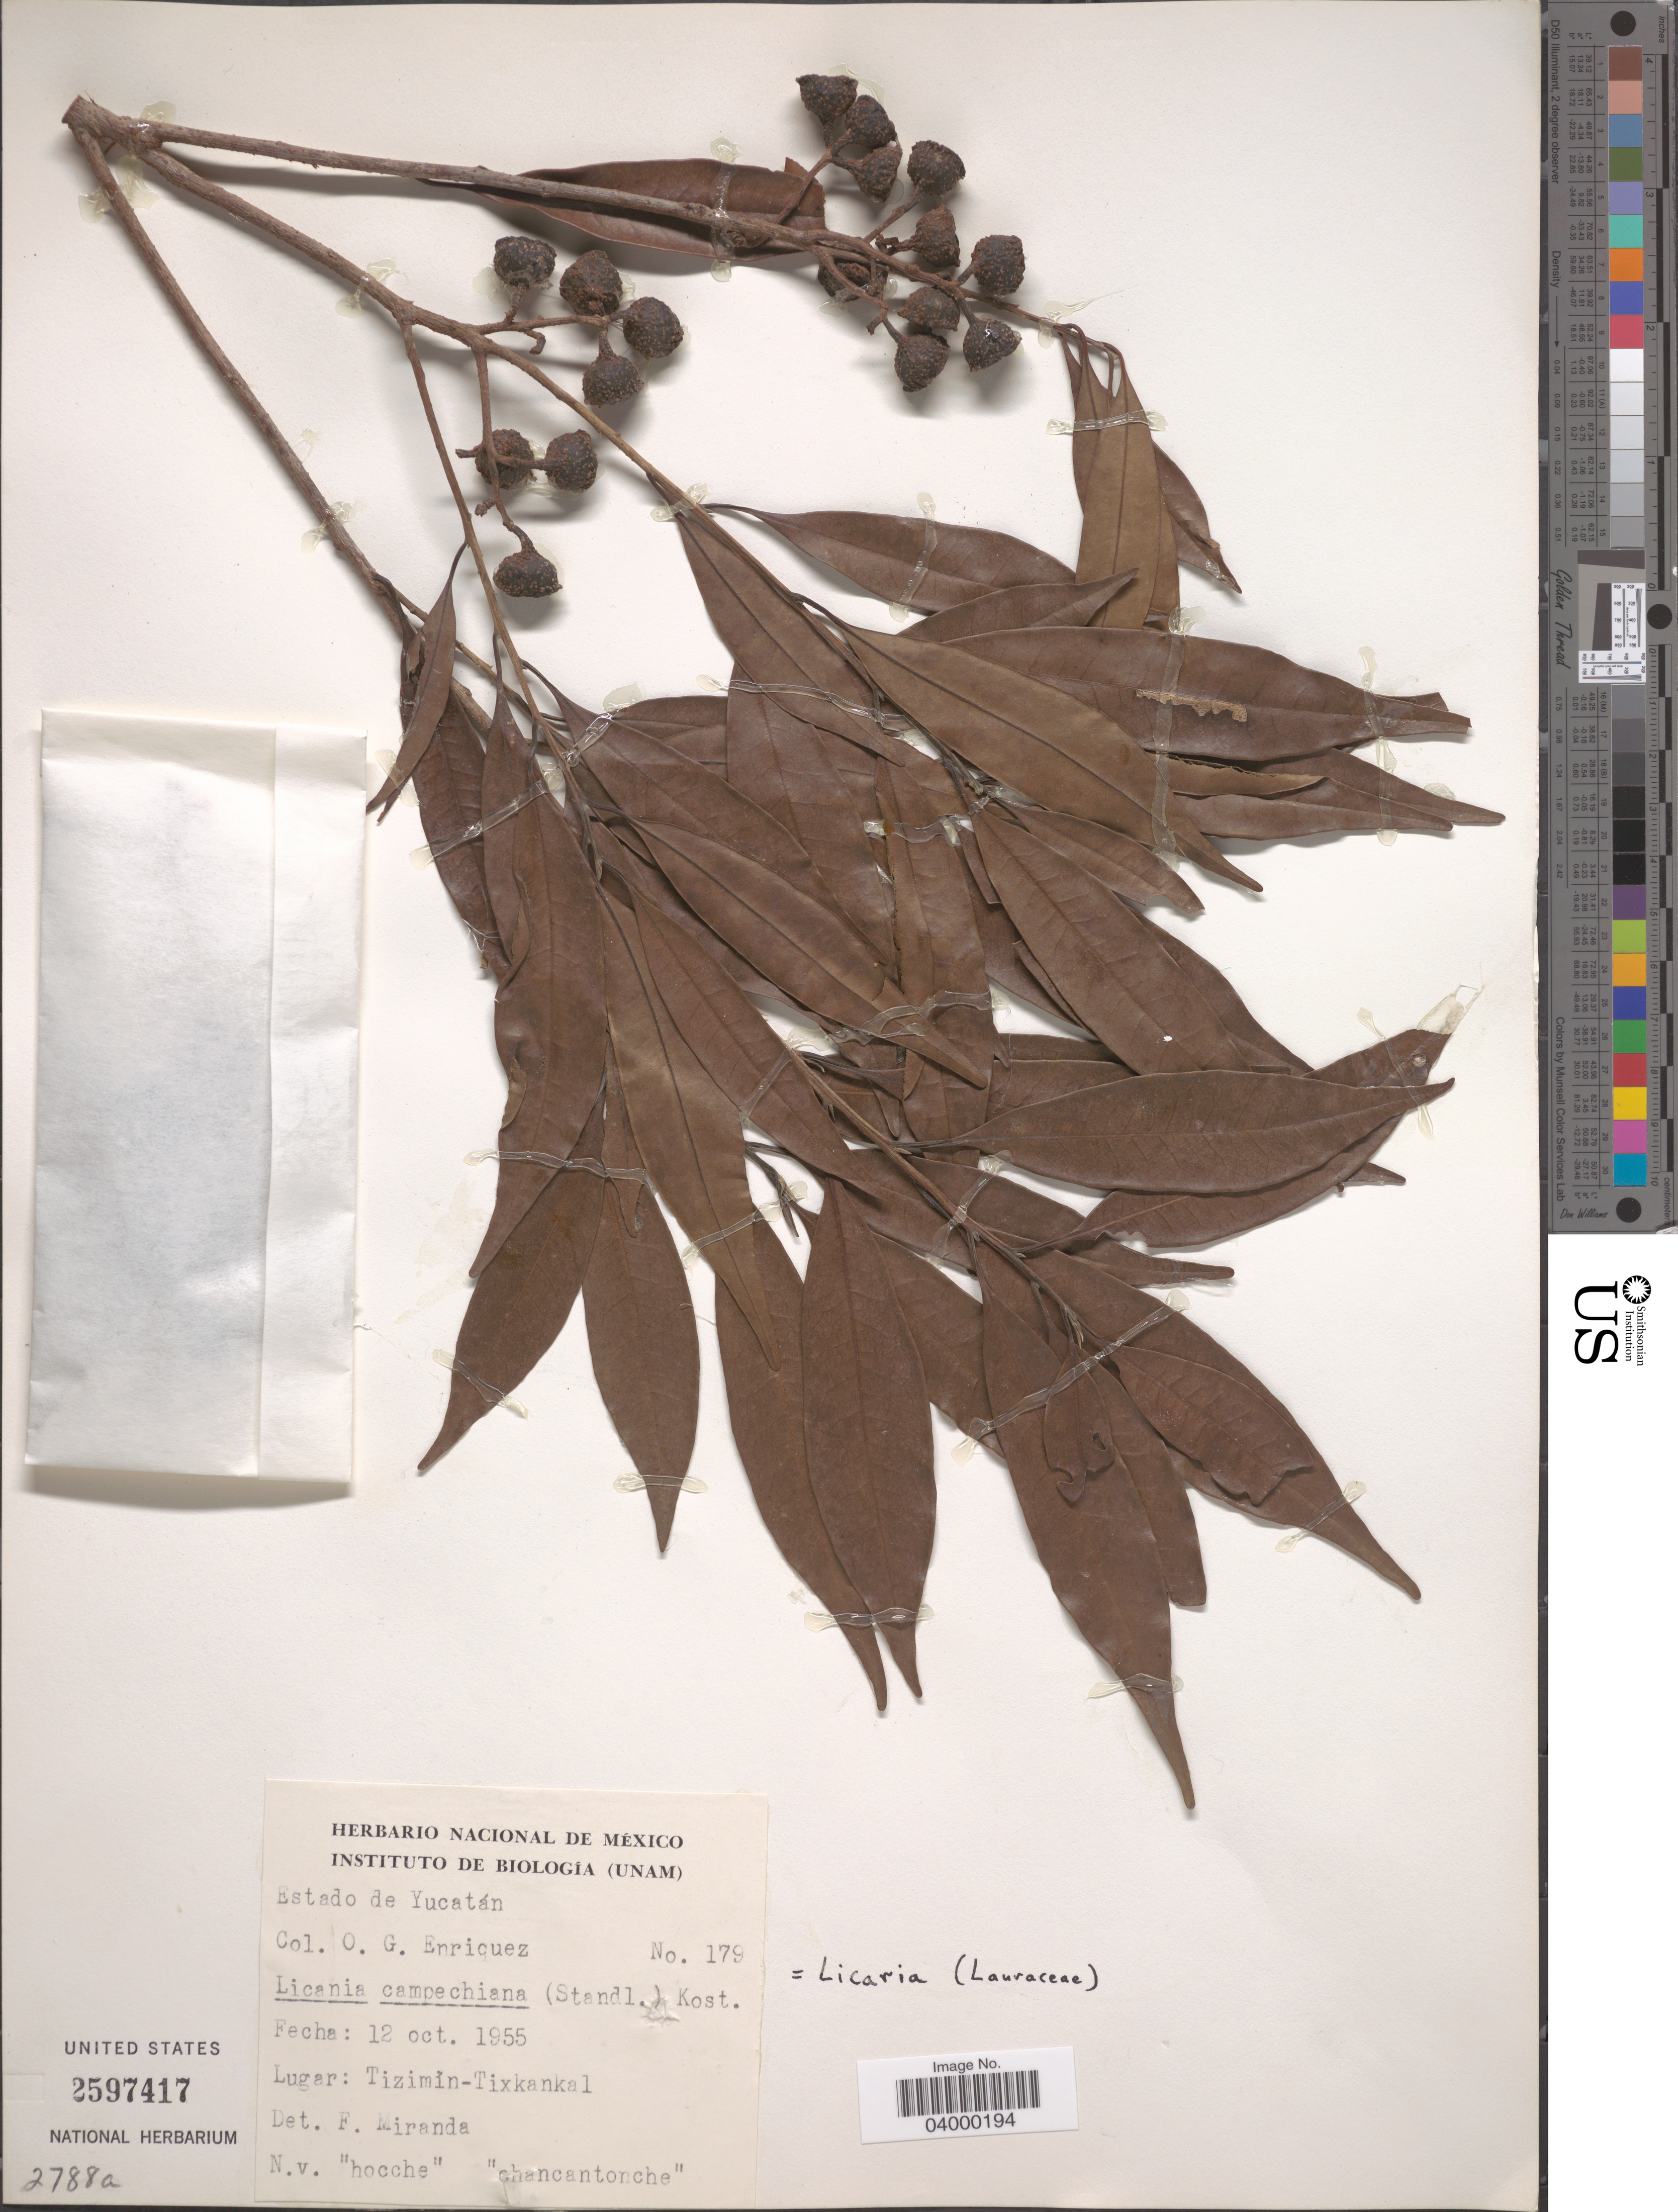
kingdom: Plantae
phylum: Tracheophyta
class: Magnoliopsida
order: Laurales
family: Lauraceae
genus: Licaria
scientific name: Licaria campechiana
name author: (Standl.) Kosterm.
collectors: O. Enriquez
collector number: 179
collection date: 1955-10-12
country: Mexico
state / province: Yucatán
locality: Tizimin-Tixkankal.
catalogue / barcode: US 2597417